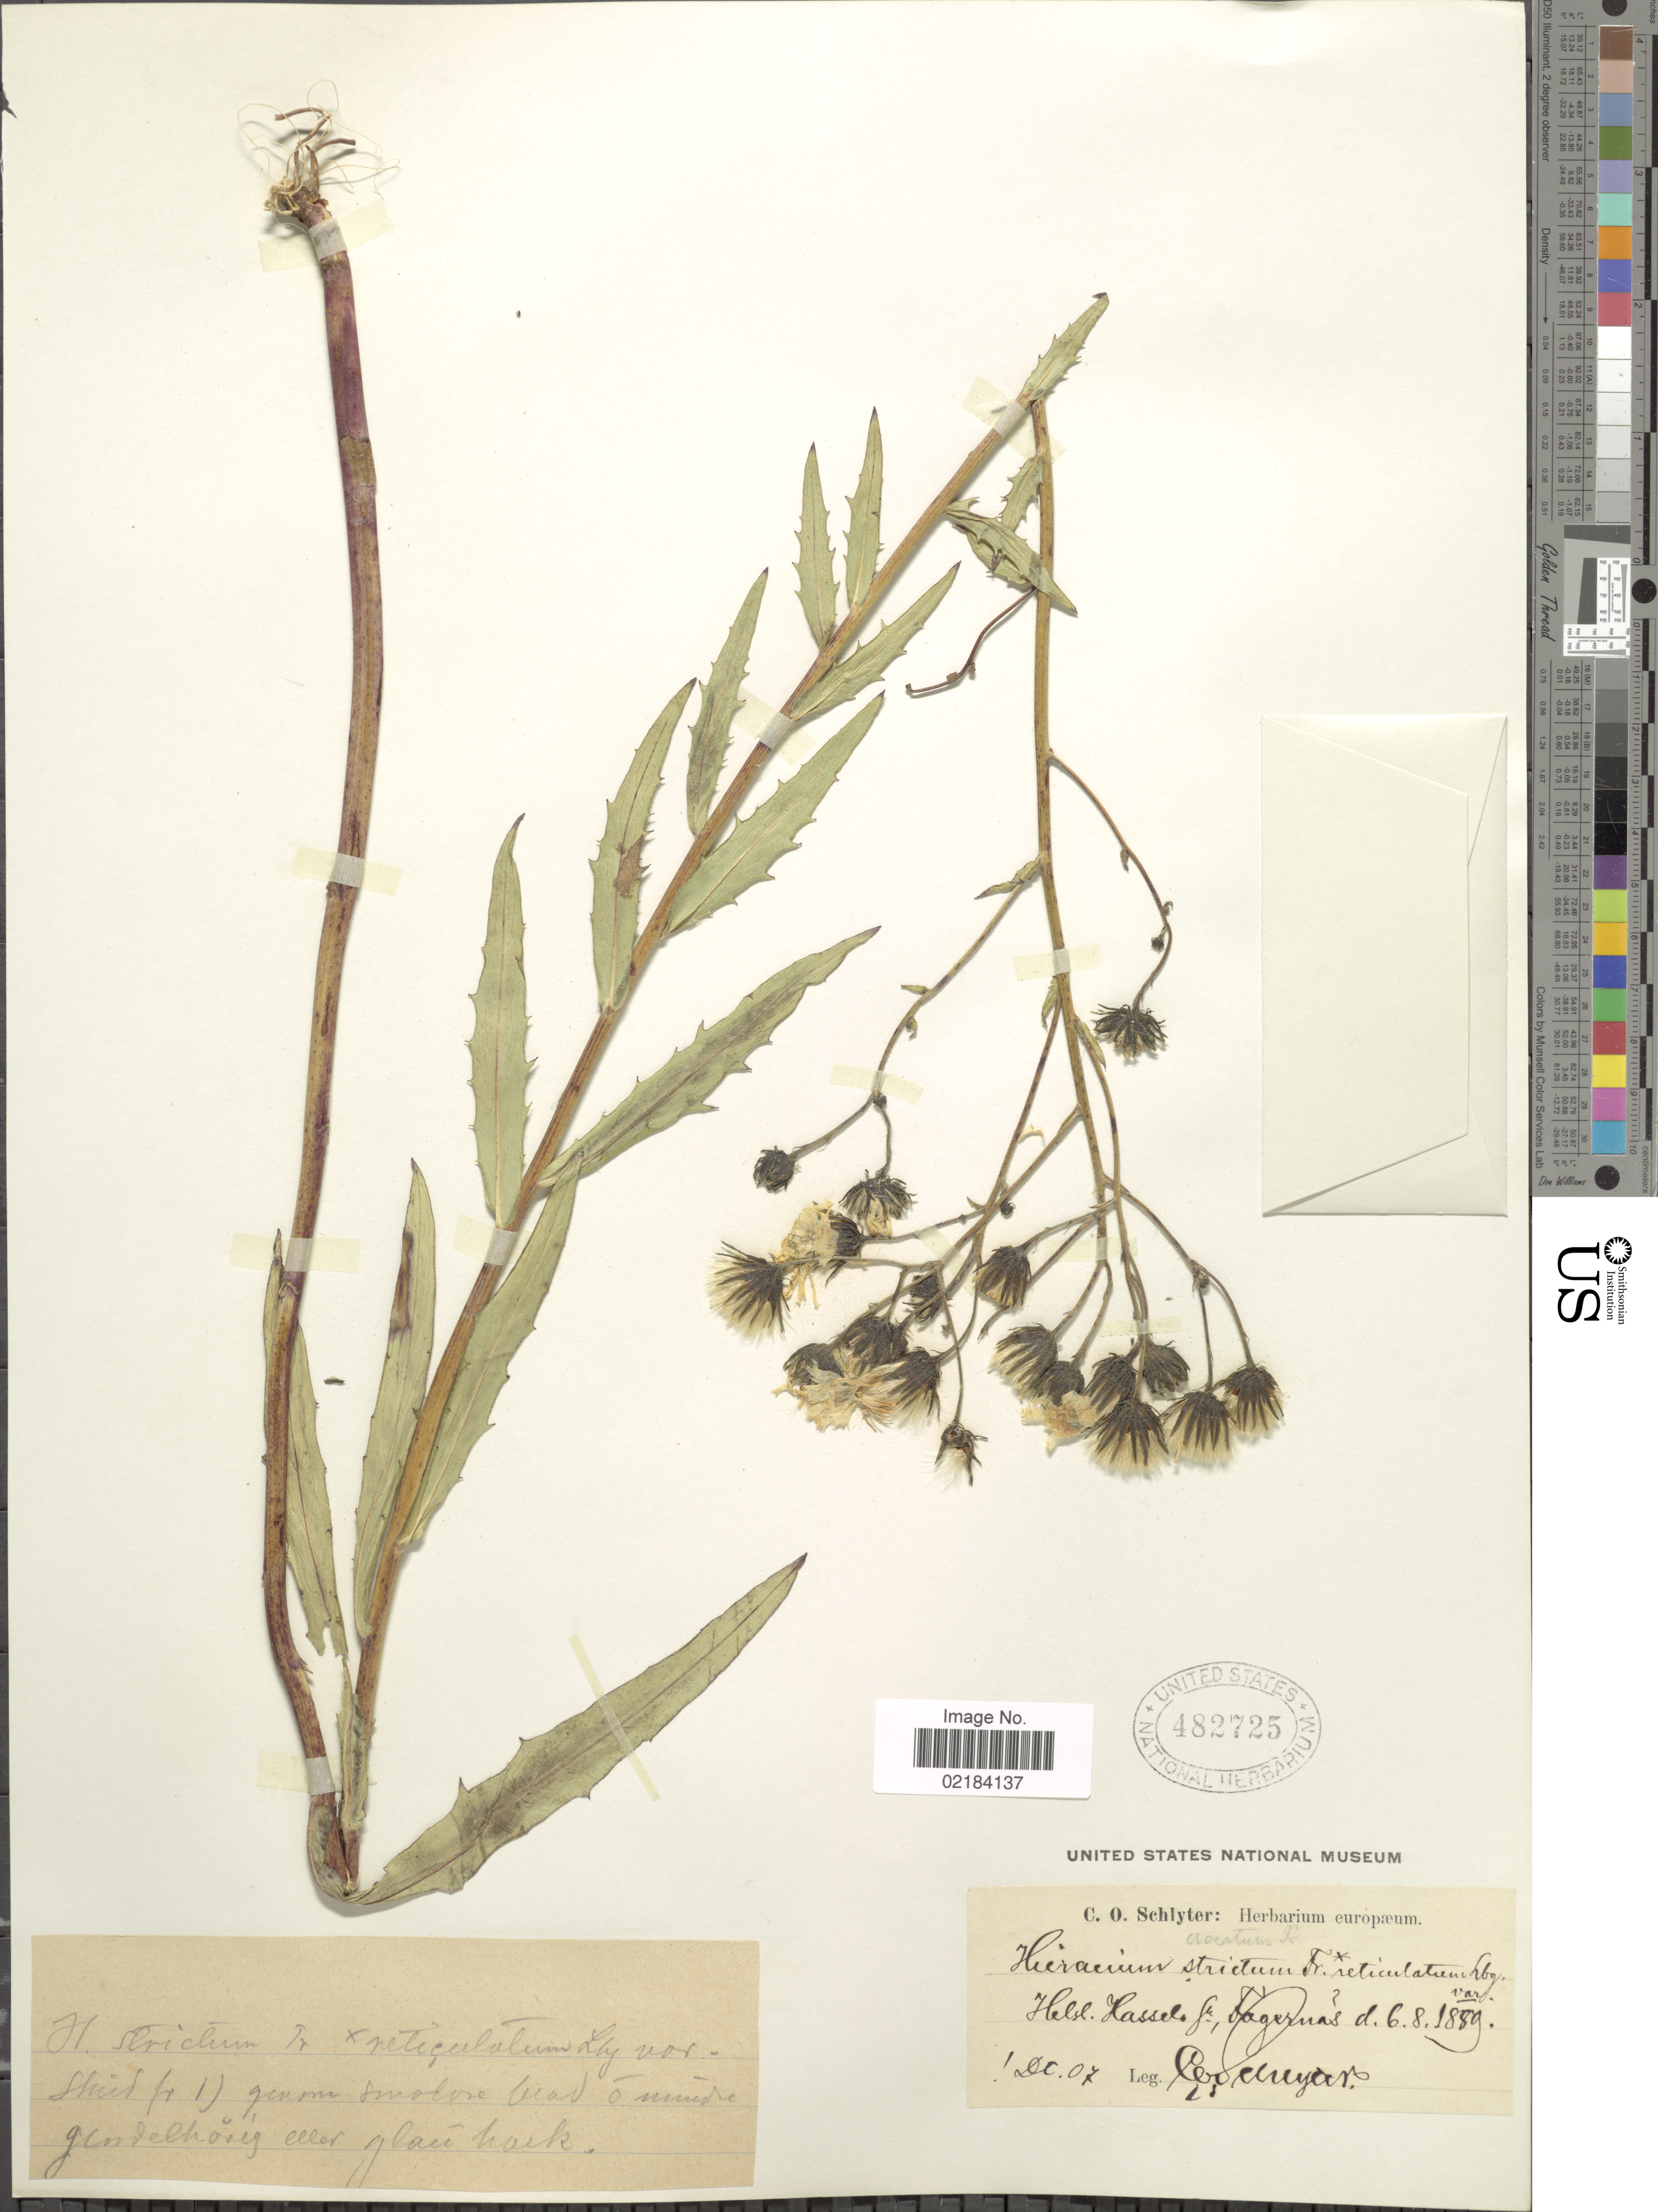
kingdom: Plantae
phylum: Tracheophyta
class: Magnoliopsida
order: Asterales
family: Asteraceae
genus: Hieracium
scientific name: Hieracium prenanthoides subsp. strictissimum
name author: (Froel.) Zahn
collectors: C. Schlyter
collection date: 1889-08-06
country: Sweden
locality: Helsl. Hassela Sn Fagernas.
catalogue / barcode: US 482725